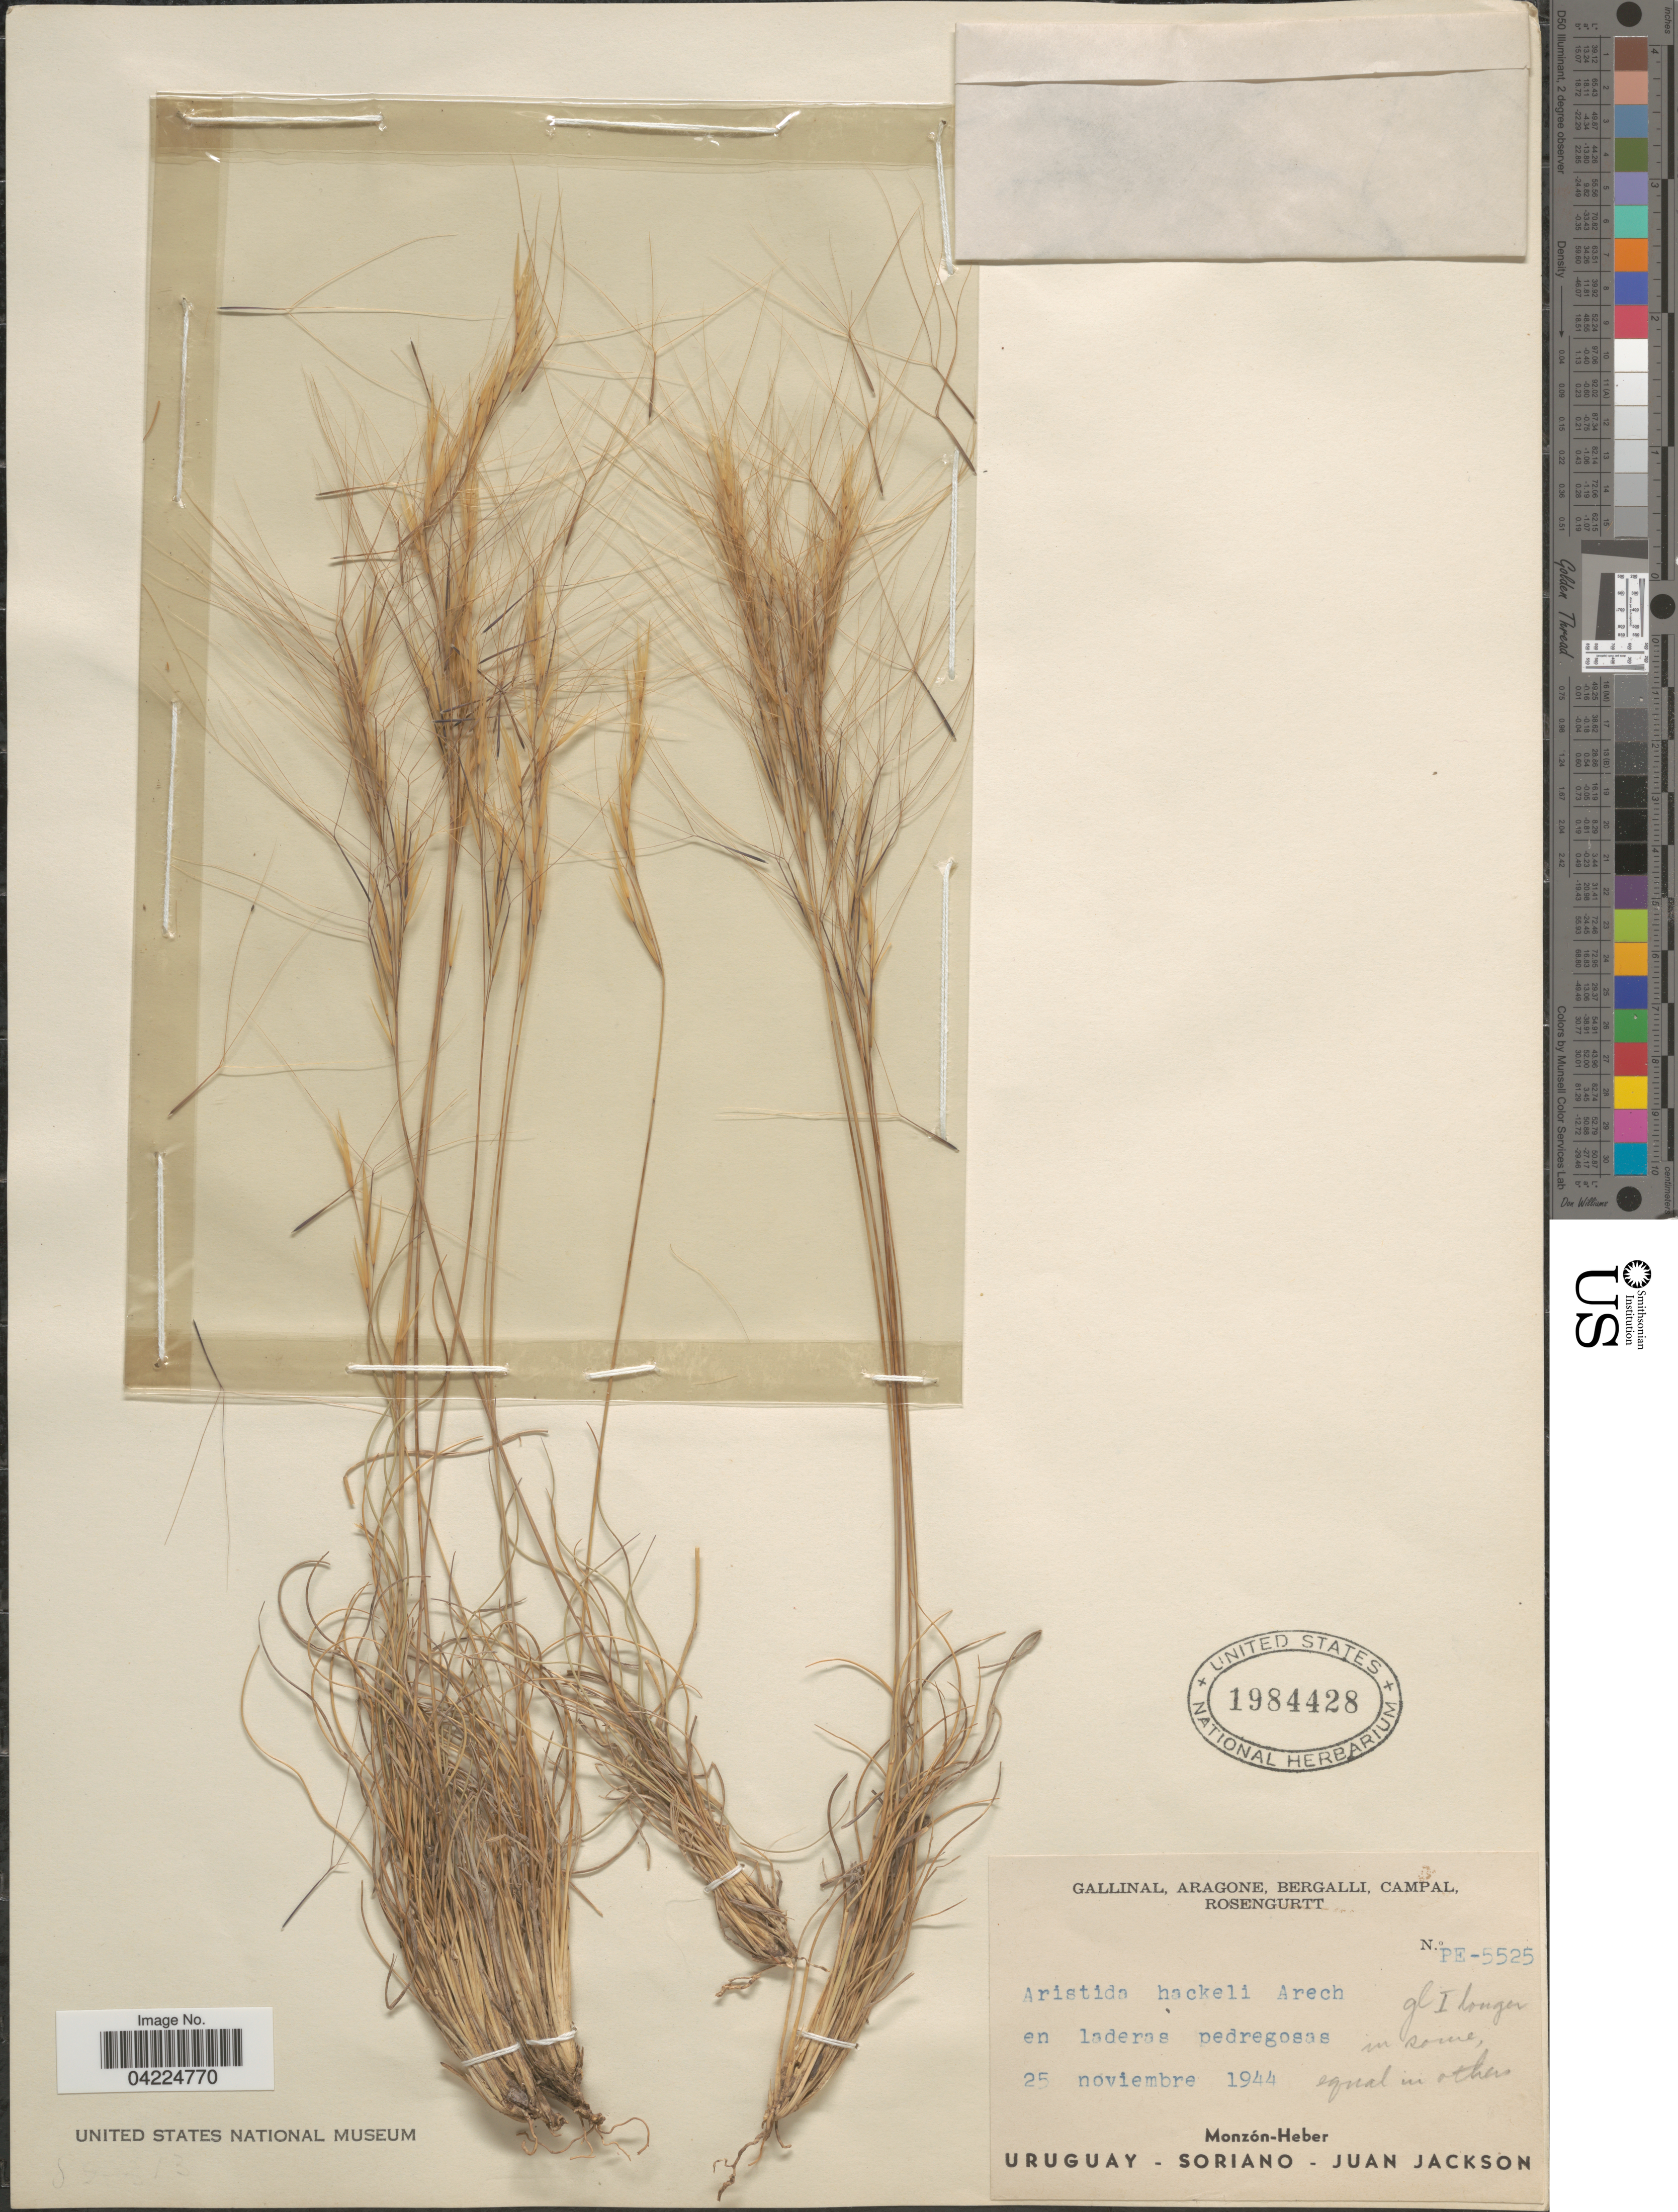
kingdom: Plantae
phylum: Tracheophyta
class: Liliopsida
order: Poales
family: Poaceae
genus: Aristida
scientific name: Aristida hackelii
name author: Arechav.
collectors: -. Gallinal, -- Aragone, -. Bergali, -- Campal & Rosengurtt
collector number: PE-5525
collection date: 1944-11-25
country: Uruguay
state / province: Soriano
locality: Soriano - Juan Jackson.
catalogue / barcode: US 1984428